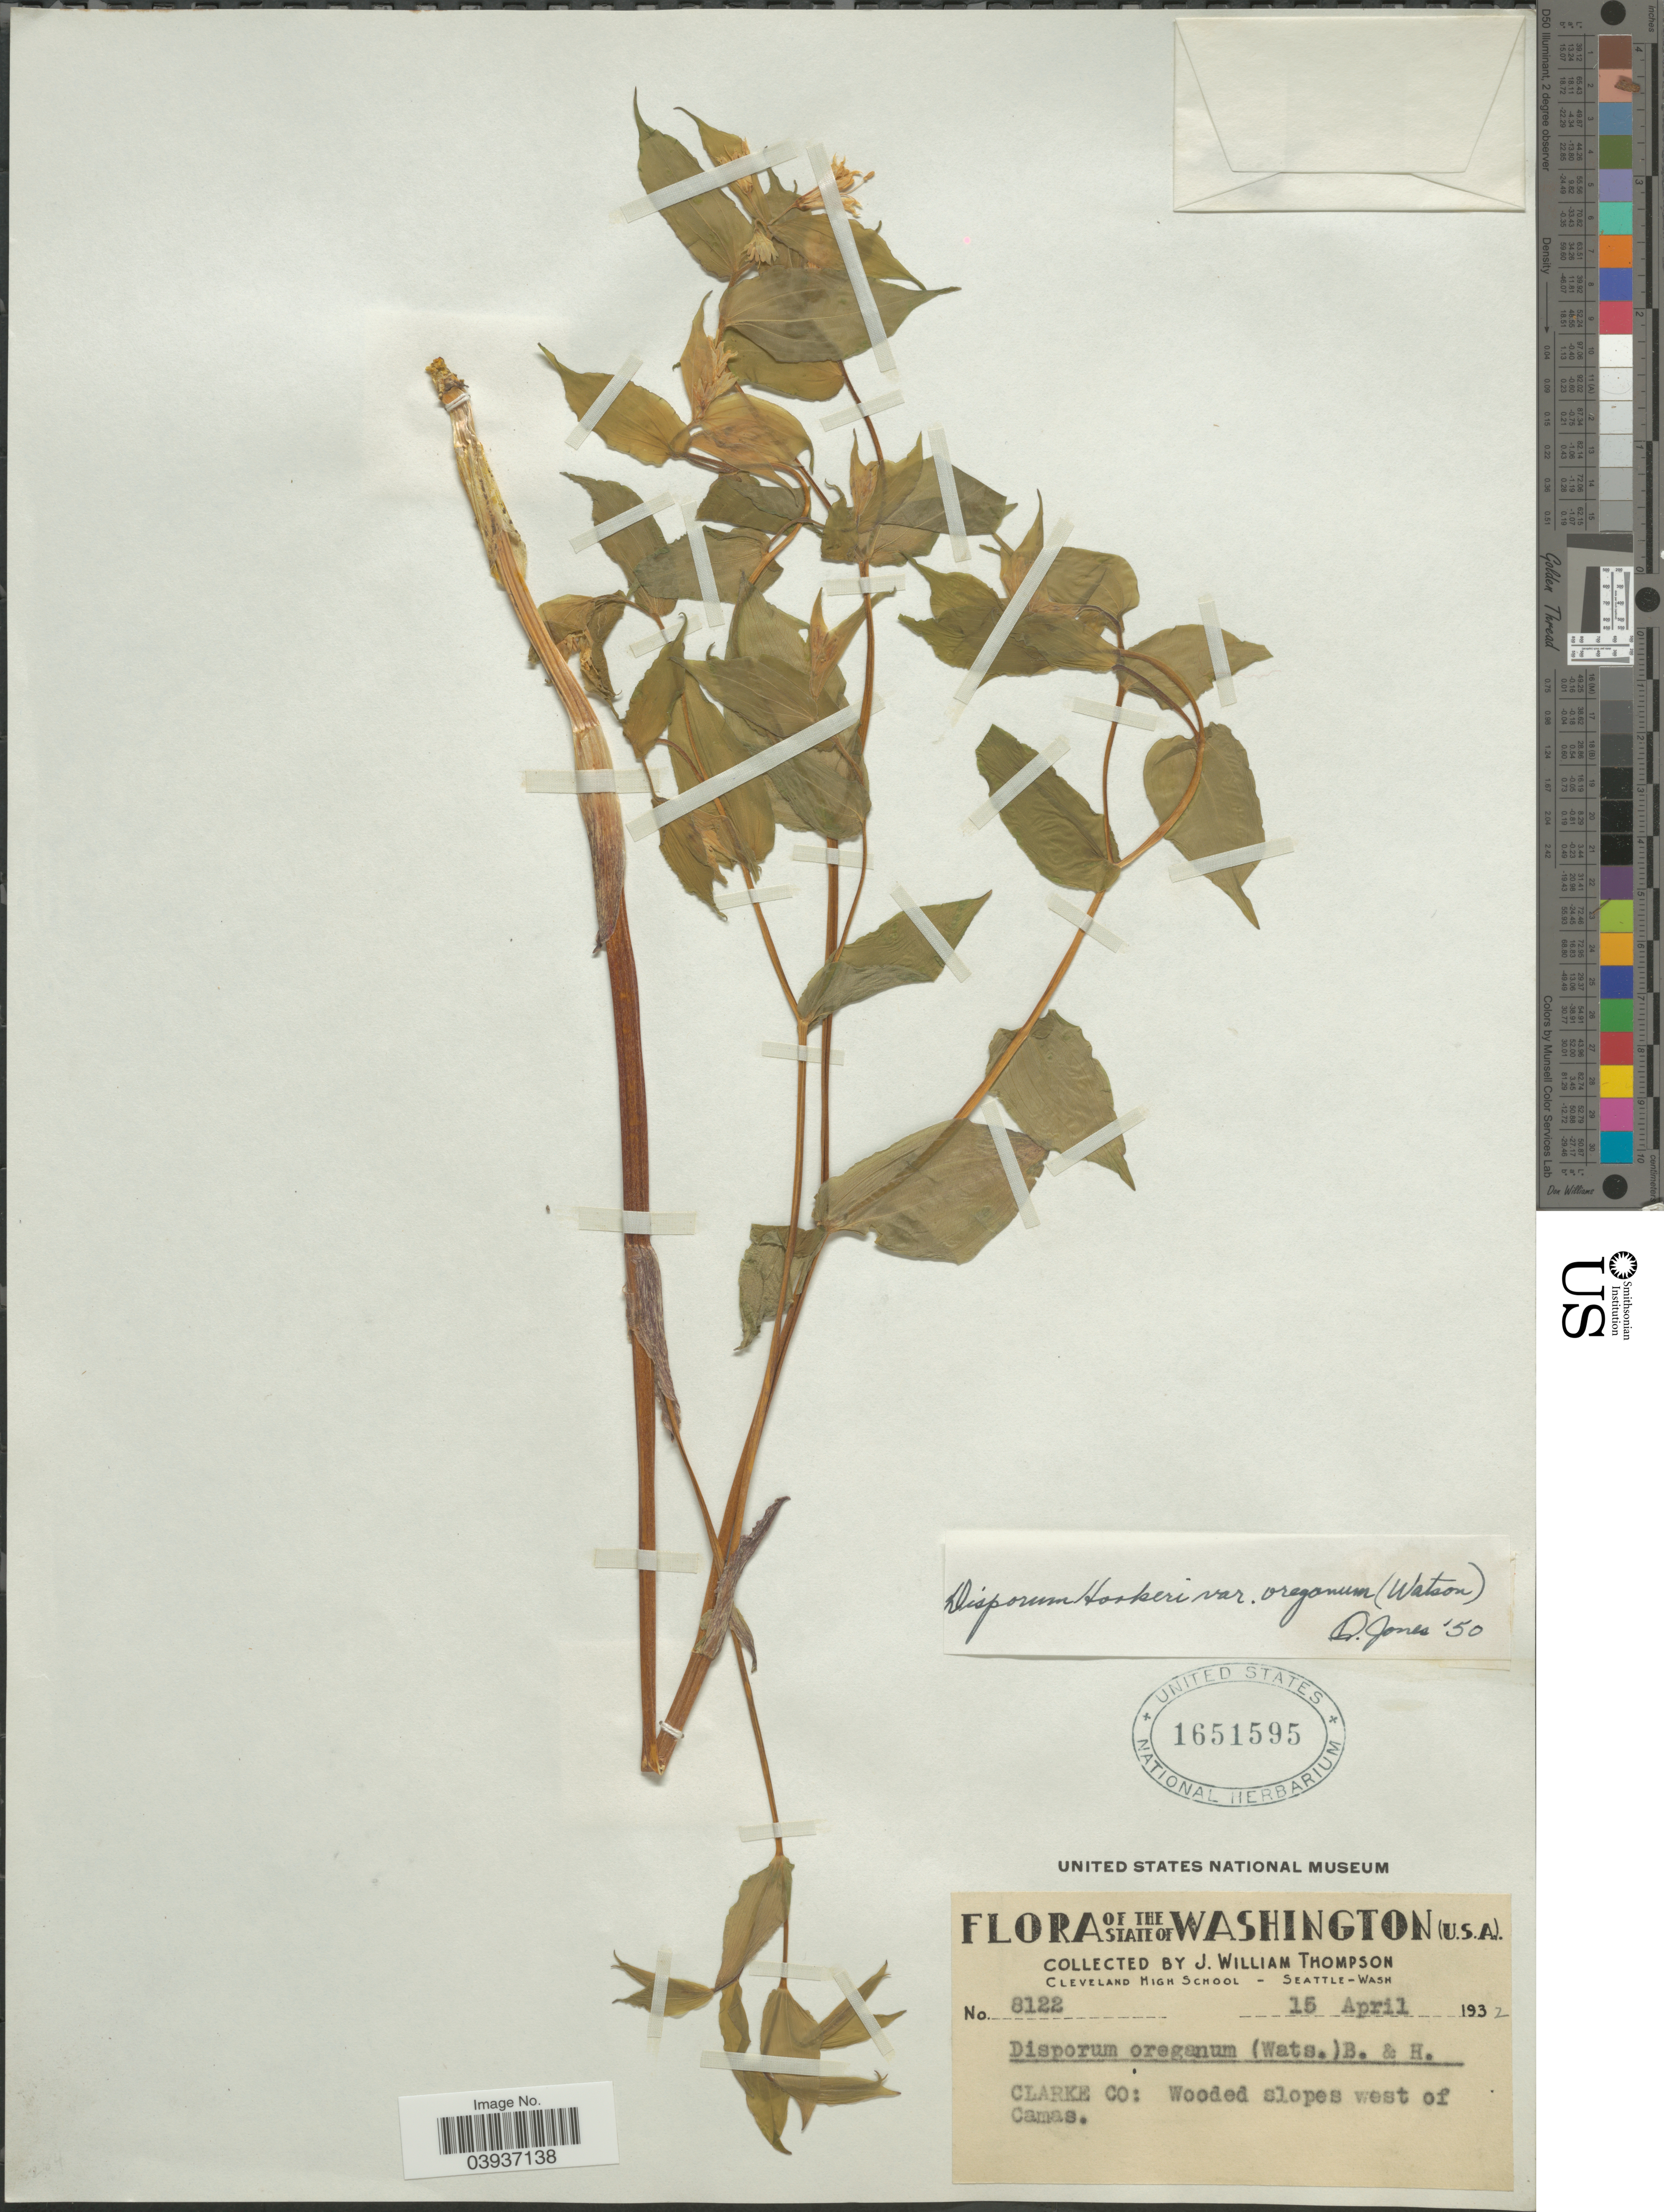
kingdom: Plantae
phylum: Tracheophyta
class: Liliopsida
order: Liliales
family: Colchicaceae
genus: Disporum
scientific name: Disporum hookeri var. oreganum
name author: (S. Watson) Q. Jones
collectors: J. W. Thompson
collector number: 8122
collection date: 1932-04-15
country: United States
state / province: Washington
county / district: Clark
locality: Clarke Co: Wooded slopes west of Camas.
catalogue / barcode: US 1651595